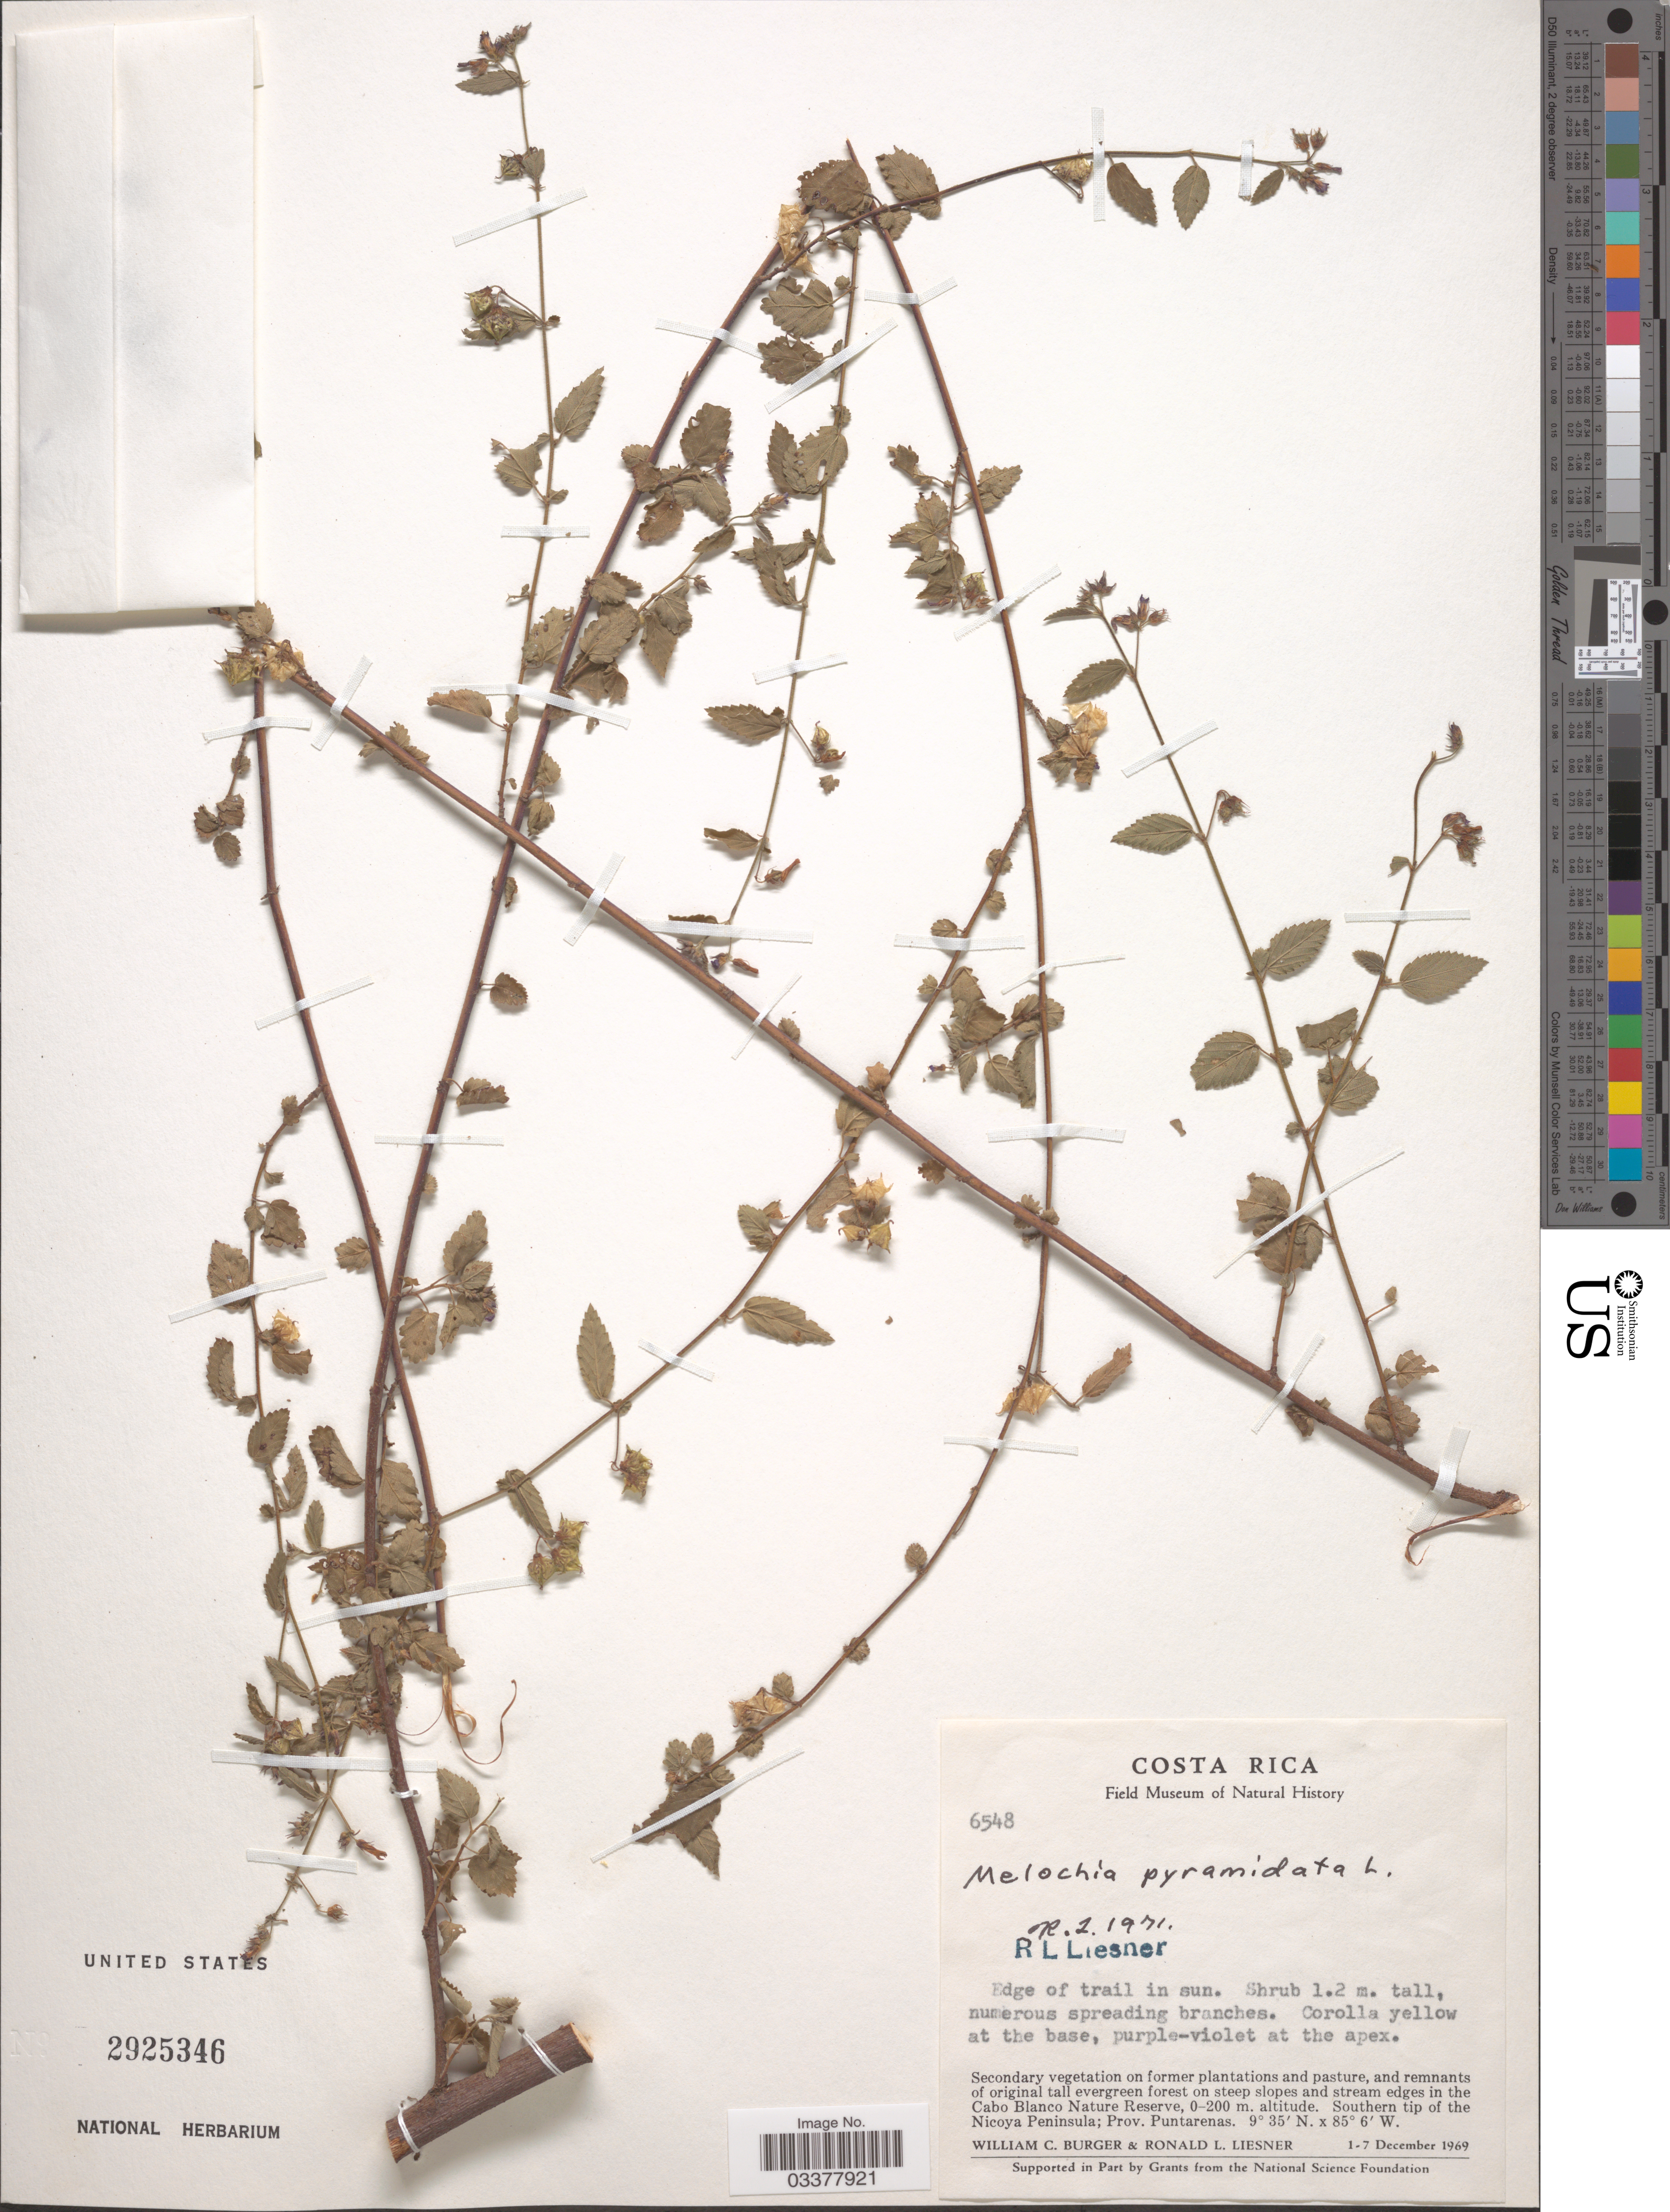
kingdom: Plantae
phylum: Tracheophyta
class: Magnoliopsida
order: Malvales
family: Malvaceae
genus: Melochia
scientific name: Melochia pyramidata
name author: L.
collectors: W. Burger & R. L. Liesner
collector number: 6548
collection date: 1969-12-01/1969-12-07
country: Costa Rica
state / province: Puntarenas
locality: In the Cabo Blanco Nature Reserve. Southern tip of the Nicoya Peninsula.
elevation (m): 0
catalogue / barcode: US 2925346